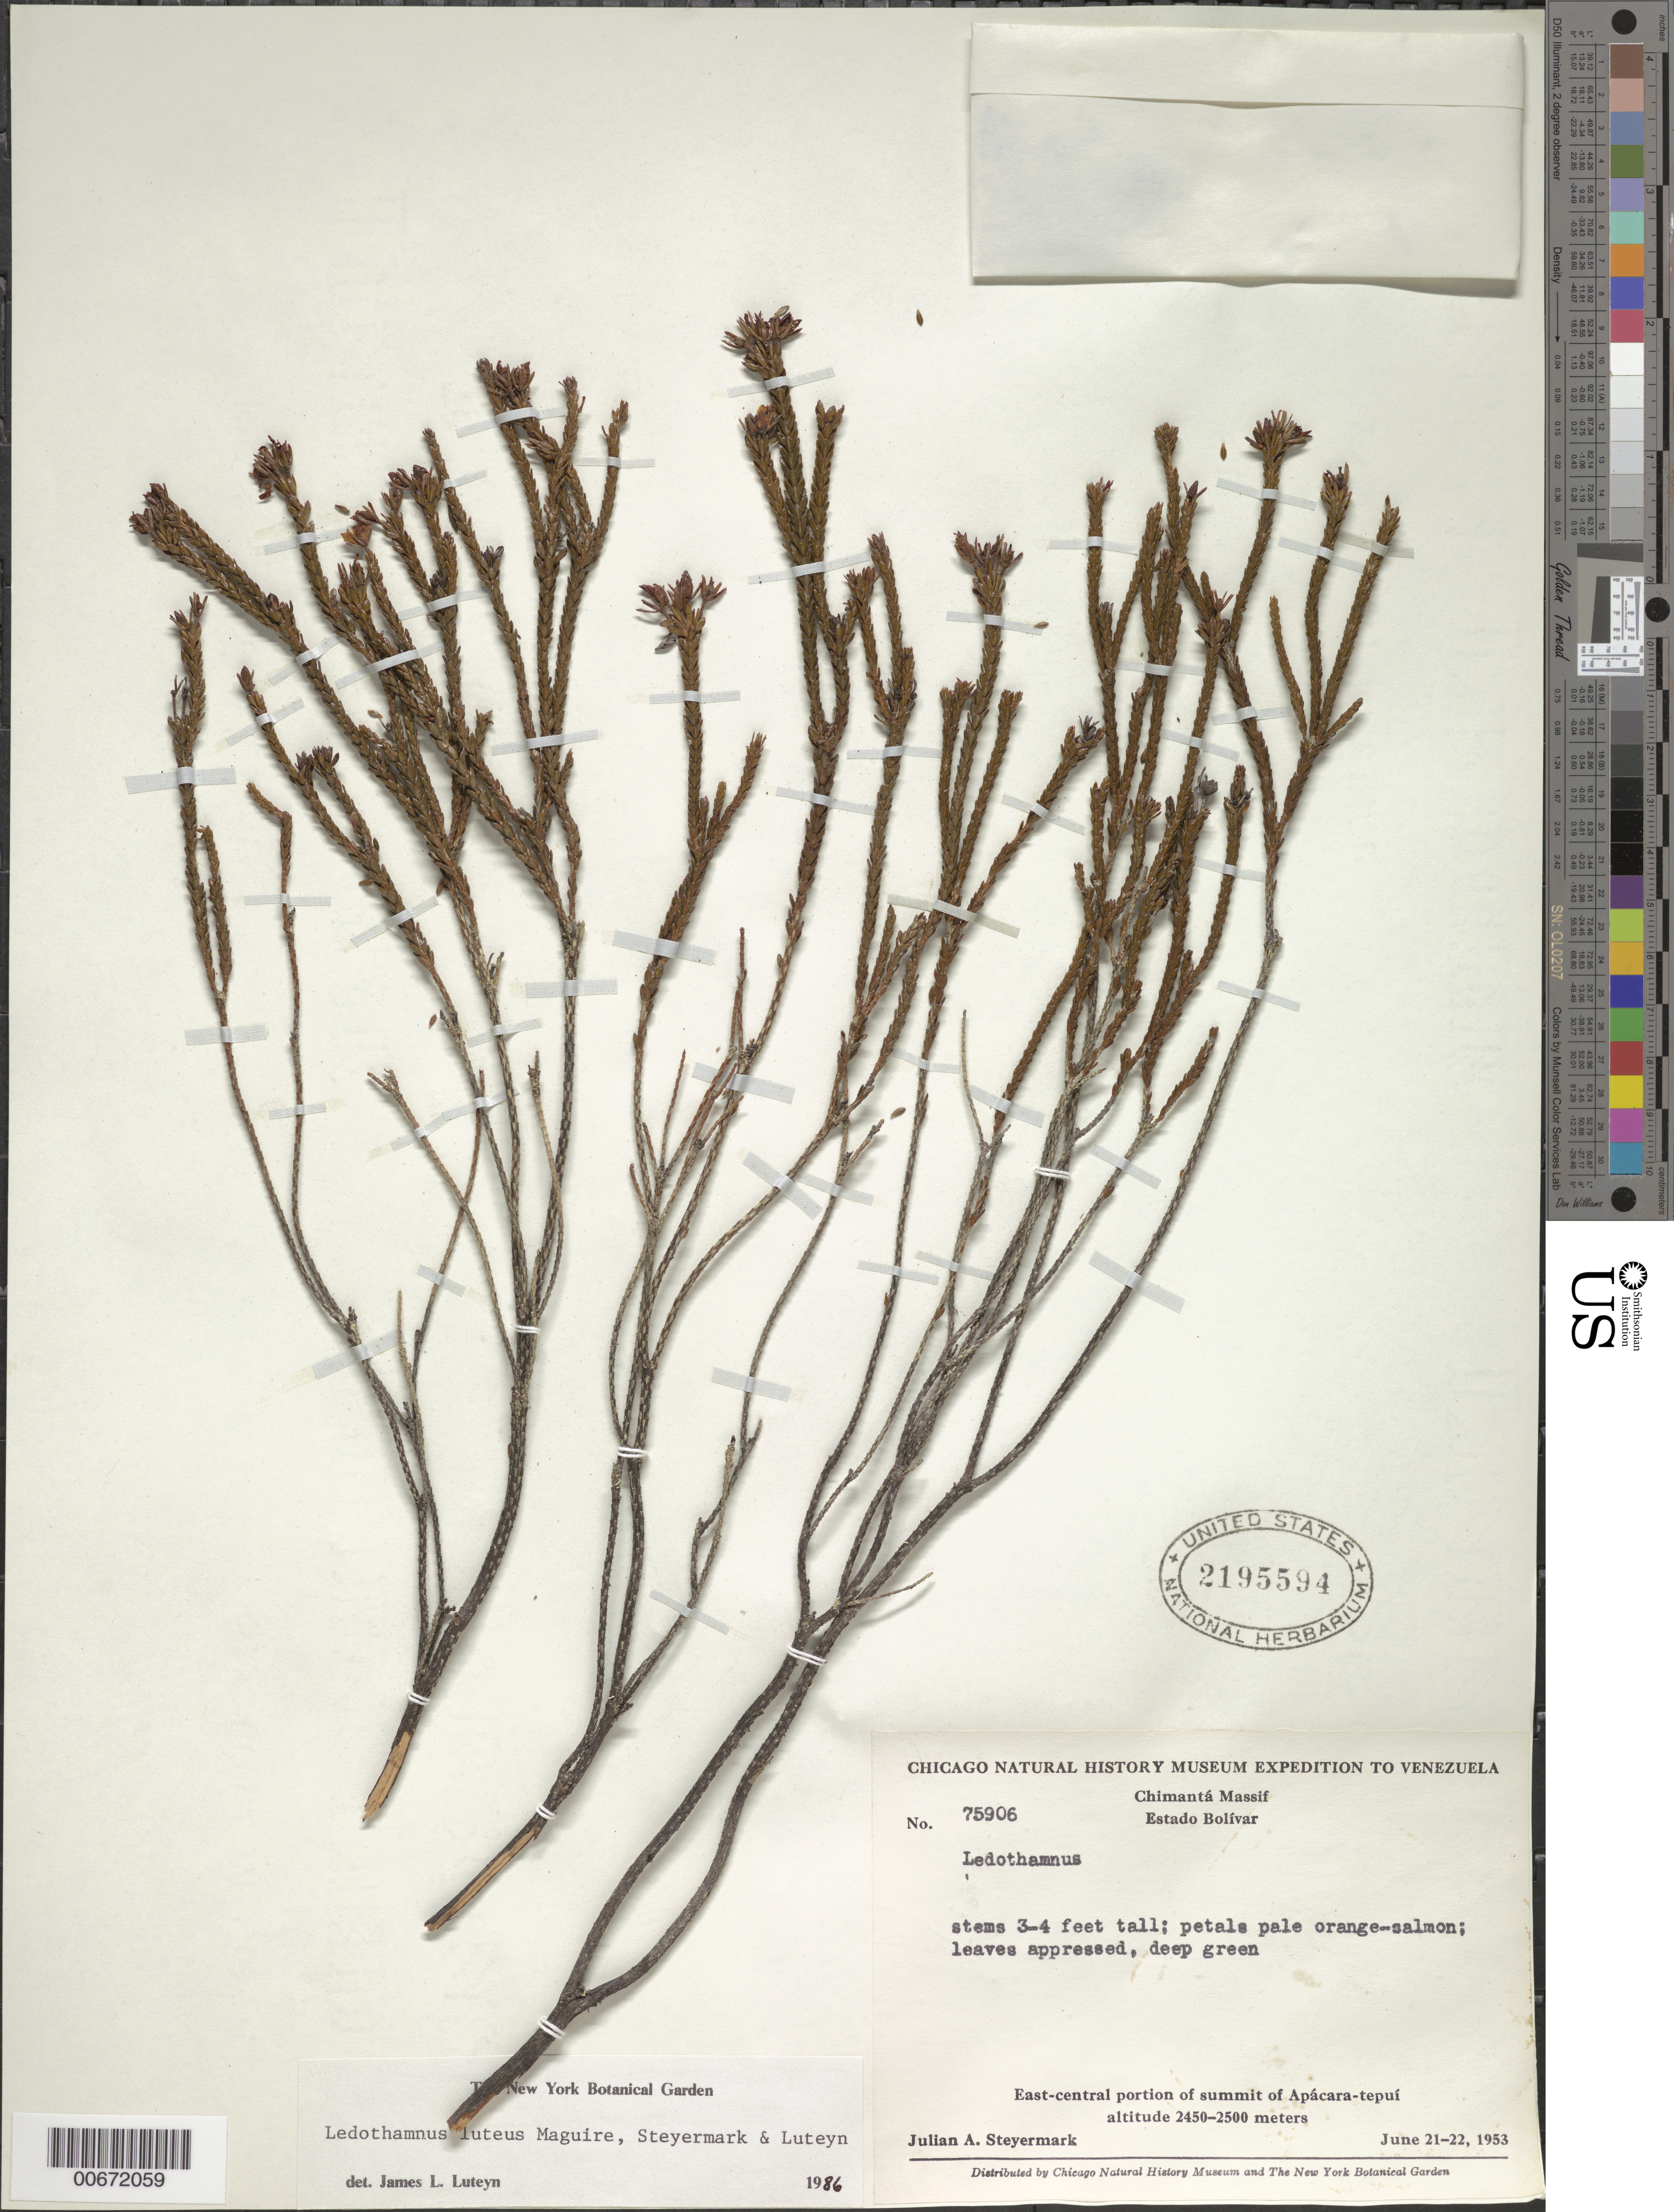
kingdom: Plantae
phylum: Tracheophyta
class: Magnoliopsida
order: Ericales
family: Ericaceae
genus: Ledothamnus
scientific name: Ledothamnus luteus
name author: Maguire et al.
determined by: Luteyn, J. L.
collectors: J. Steyermark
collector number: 75906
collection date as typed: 21-Jun-53 to 22-Jun-53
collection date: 1953-06-21/1953-06-22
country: Venezuela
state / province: Bolívar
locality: Chimantá Massif, Apácara-tepuí, east-central part of summit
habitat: East-central summit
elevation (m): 2450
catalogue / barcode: US 2195594